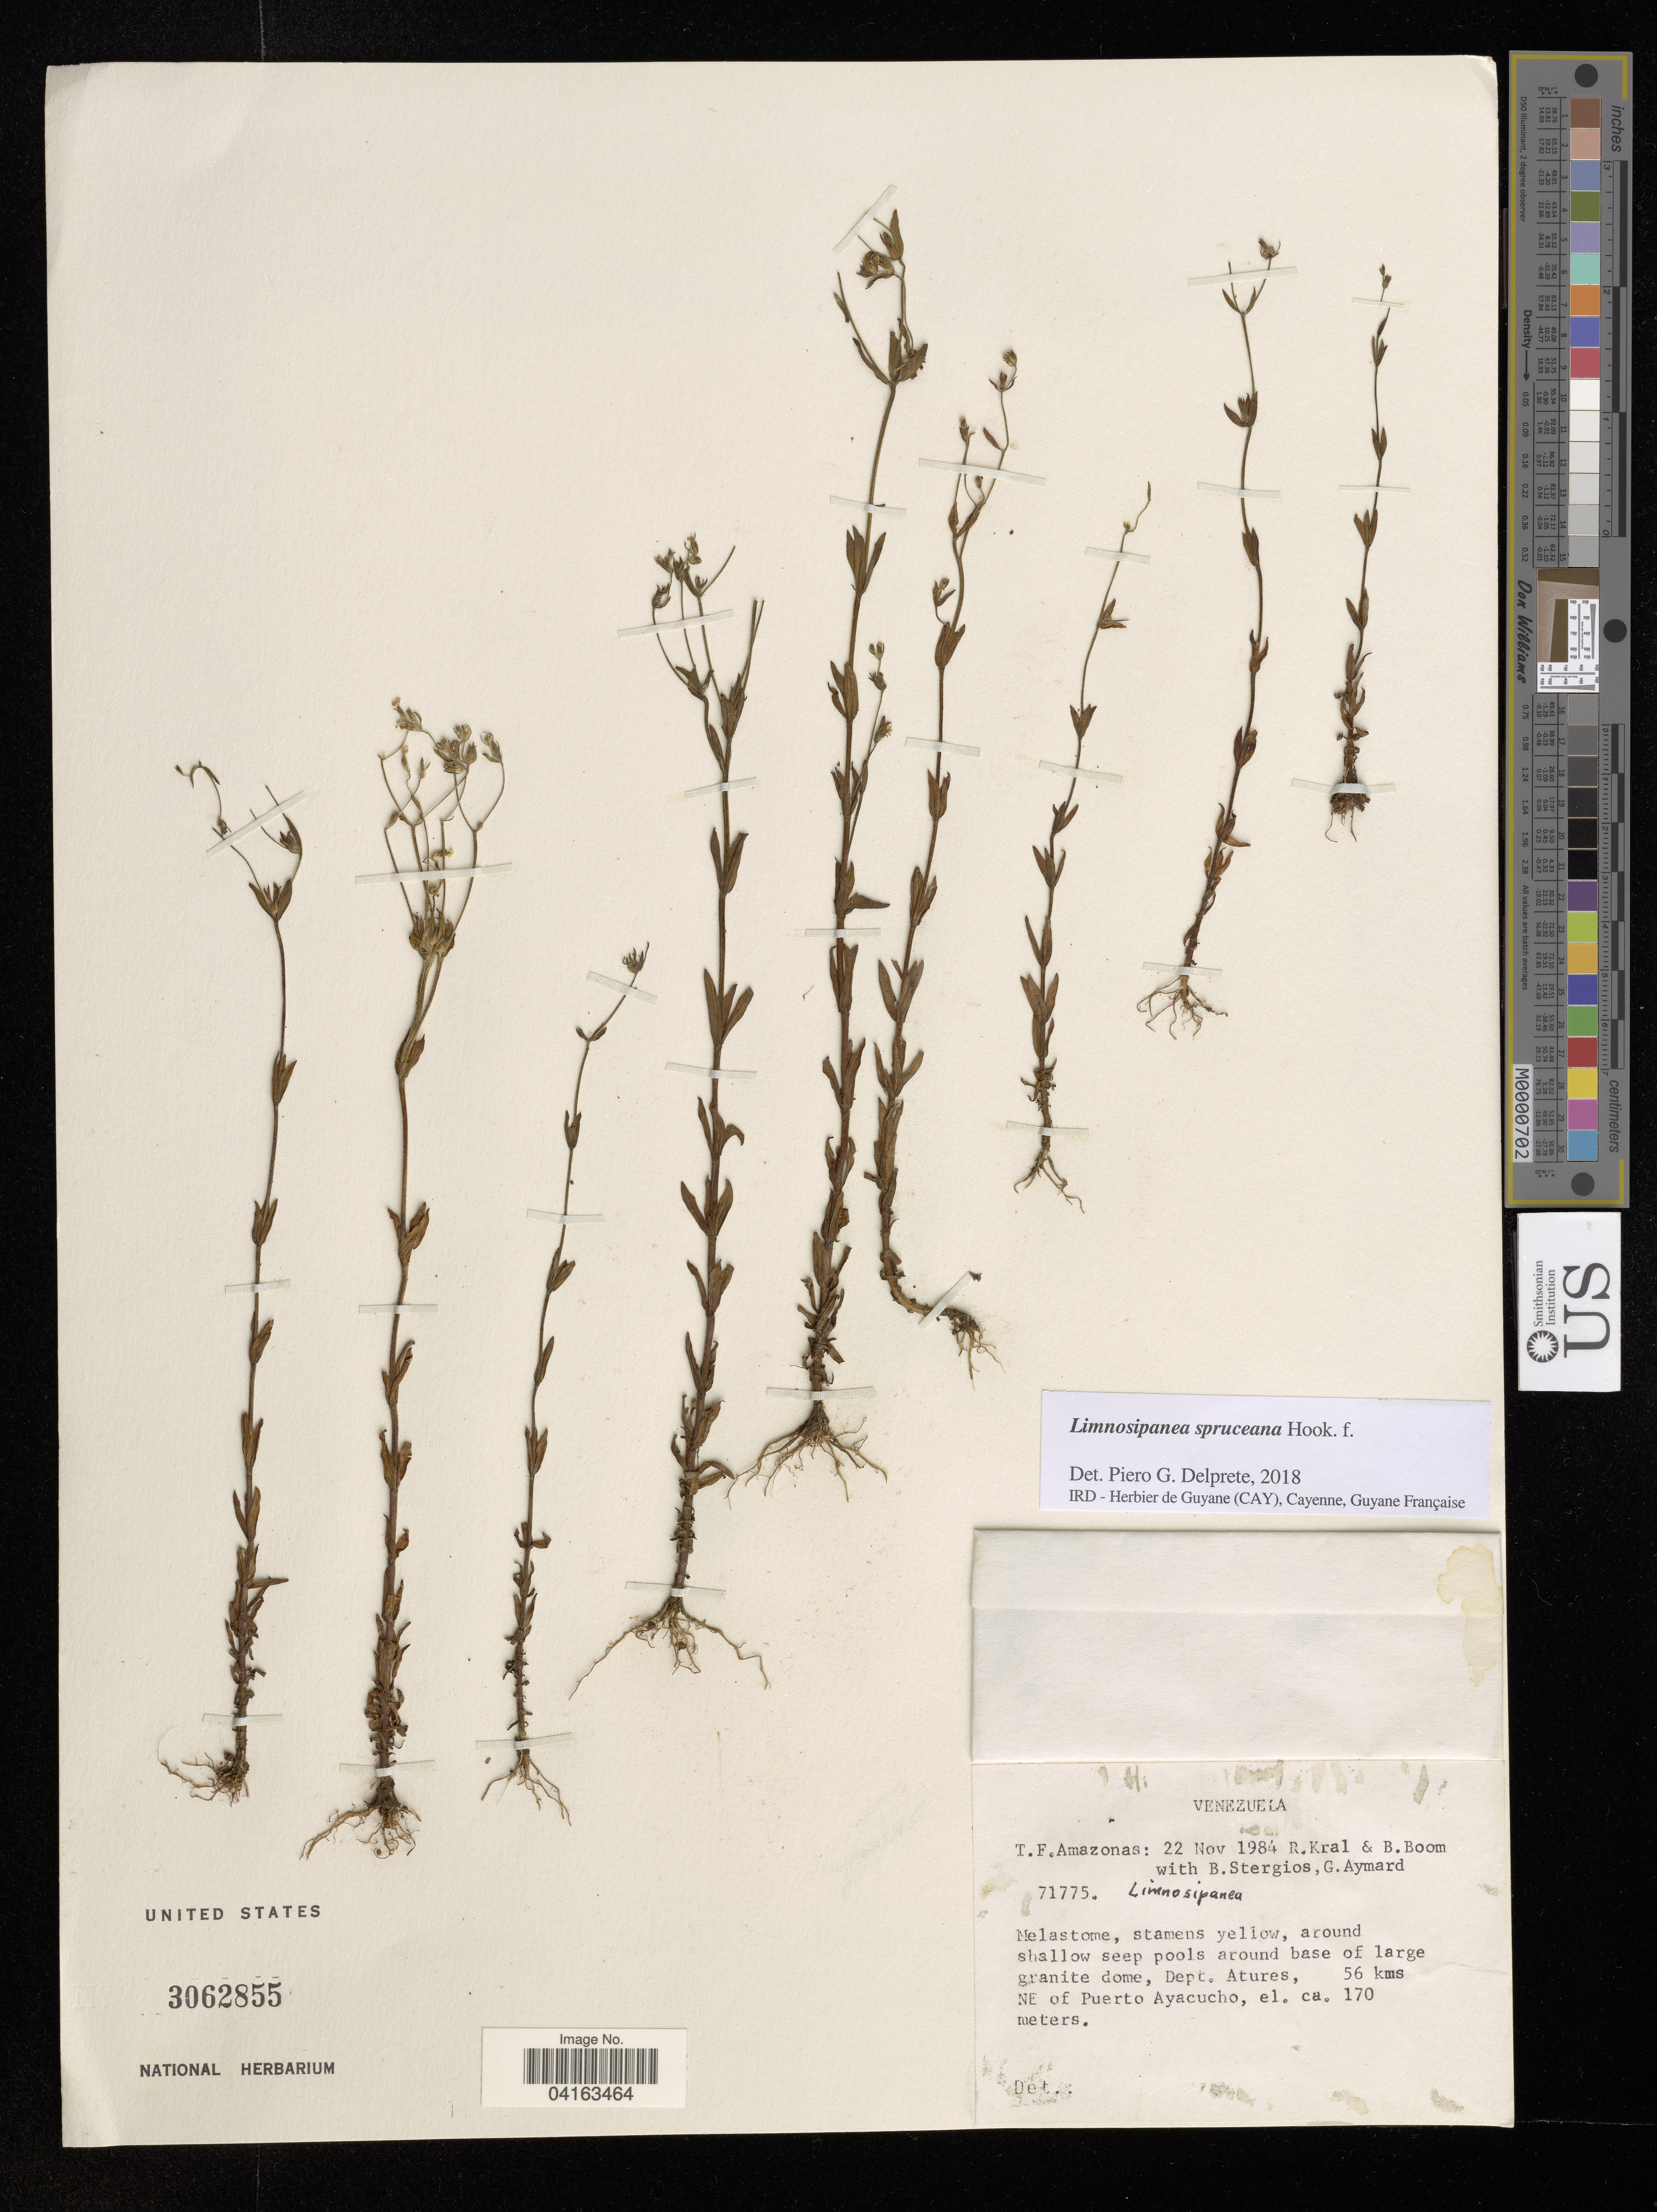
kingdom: Plantae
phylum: Tracheophyta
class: Magnoliopsida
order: Gentianales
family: Rubiaceae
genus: Limnosipanea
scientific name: Limnosipanea spruceana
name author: Hook. f.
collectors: R. Kral, B. Boom, B. G. Stergios & G. A. Aymard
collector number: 71775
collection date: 1984-11-22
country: Venezuela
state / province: Amazonas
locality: T.F. Amazonas. Dept. Atures, 56 kms NE of Puerto Ayacucho, el. ca. 170 meters.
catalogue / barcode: US 3062855